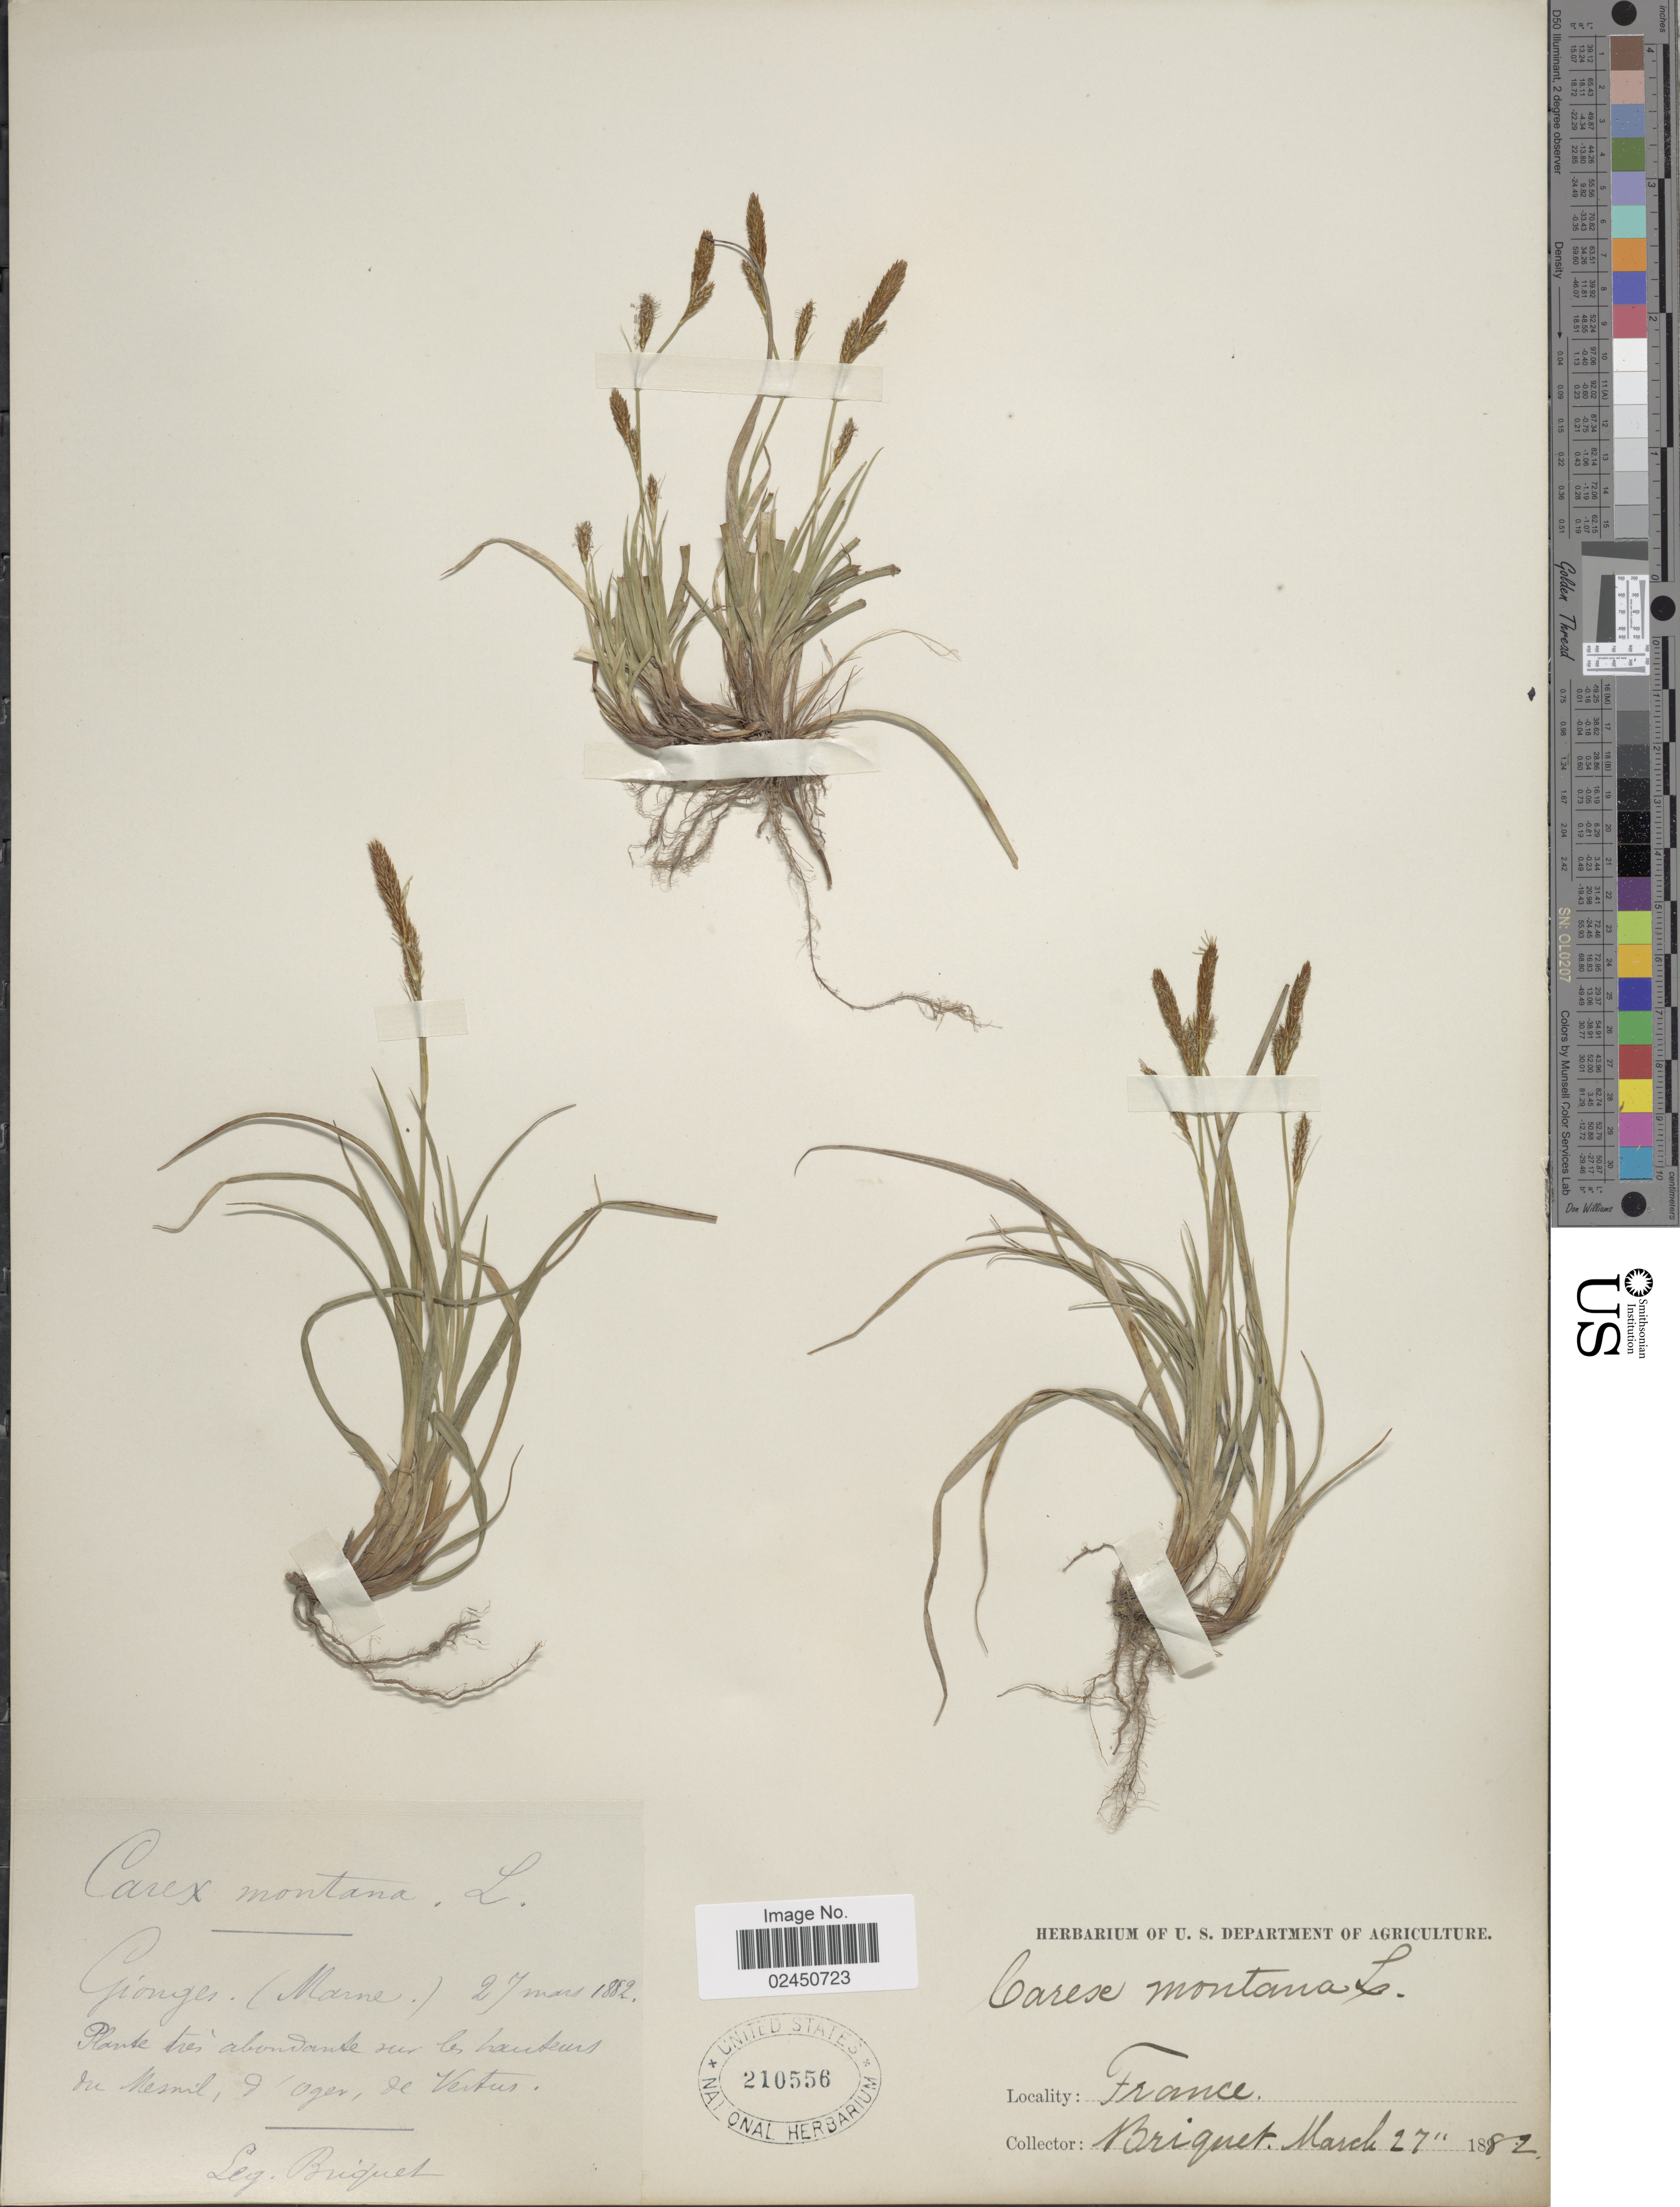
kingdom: Plantae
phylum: Tracheophyta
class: Liliopsida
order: Poales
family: Cyperaceae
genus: Carex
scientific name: Carex montana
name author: L.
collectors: Briquet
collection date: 1882-03-27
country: France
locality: Mesnil, d'Oger, de Vertus [interpreted]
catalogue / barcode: US 210556